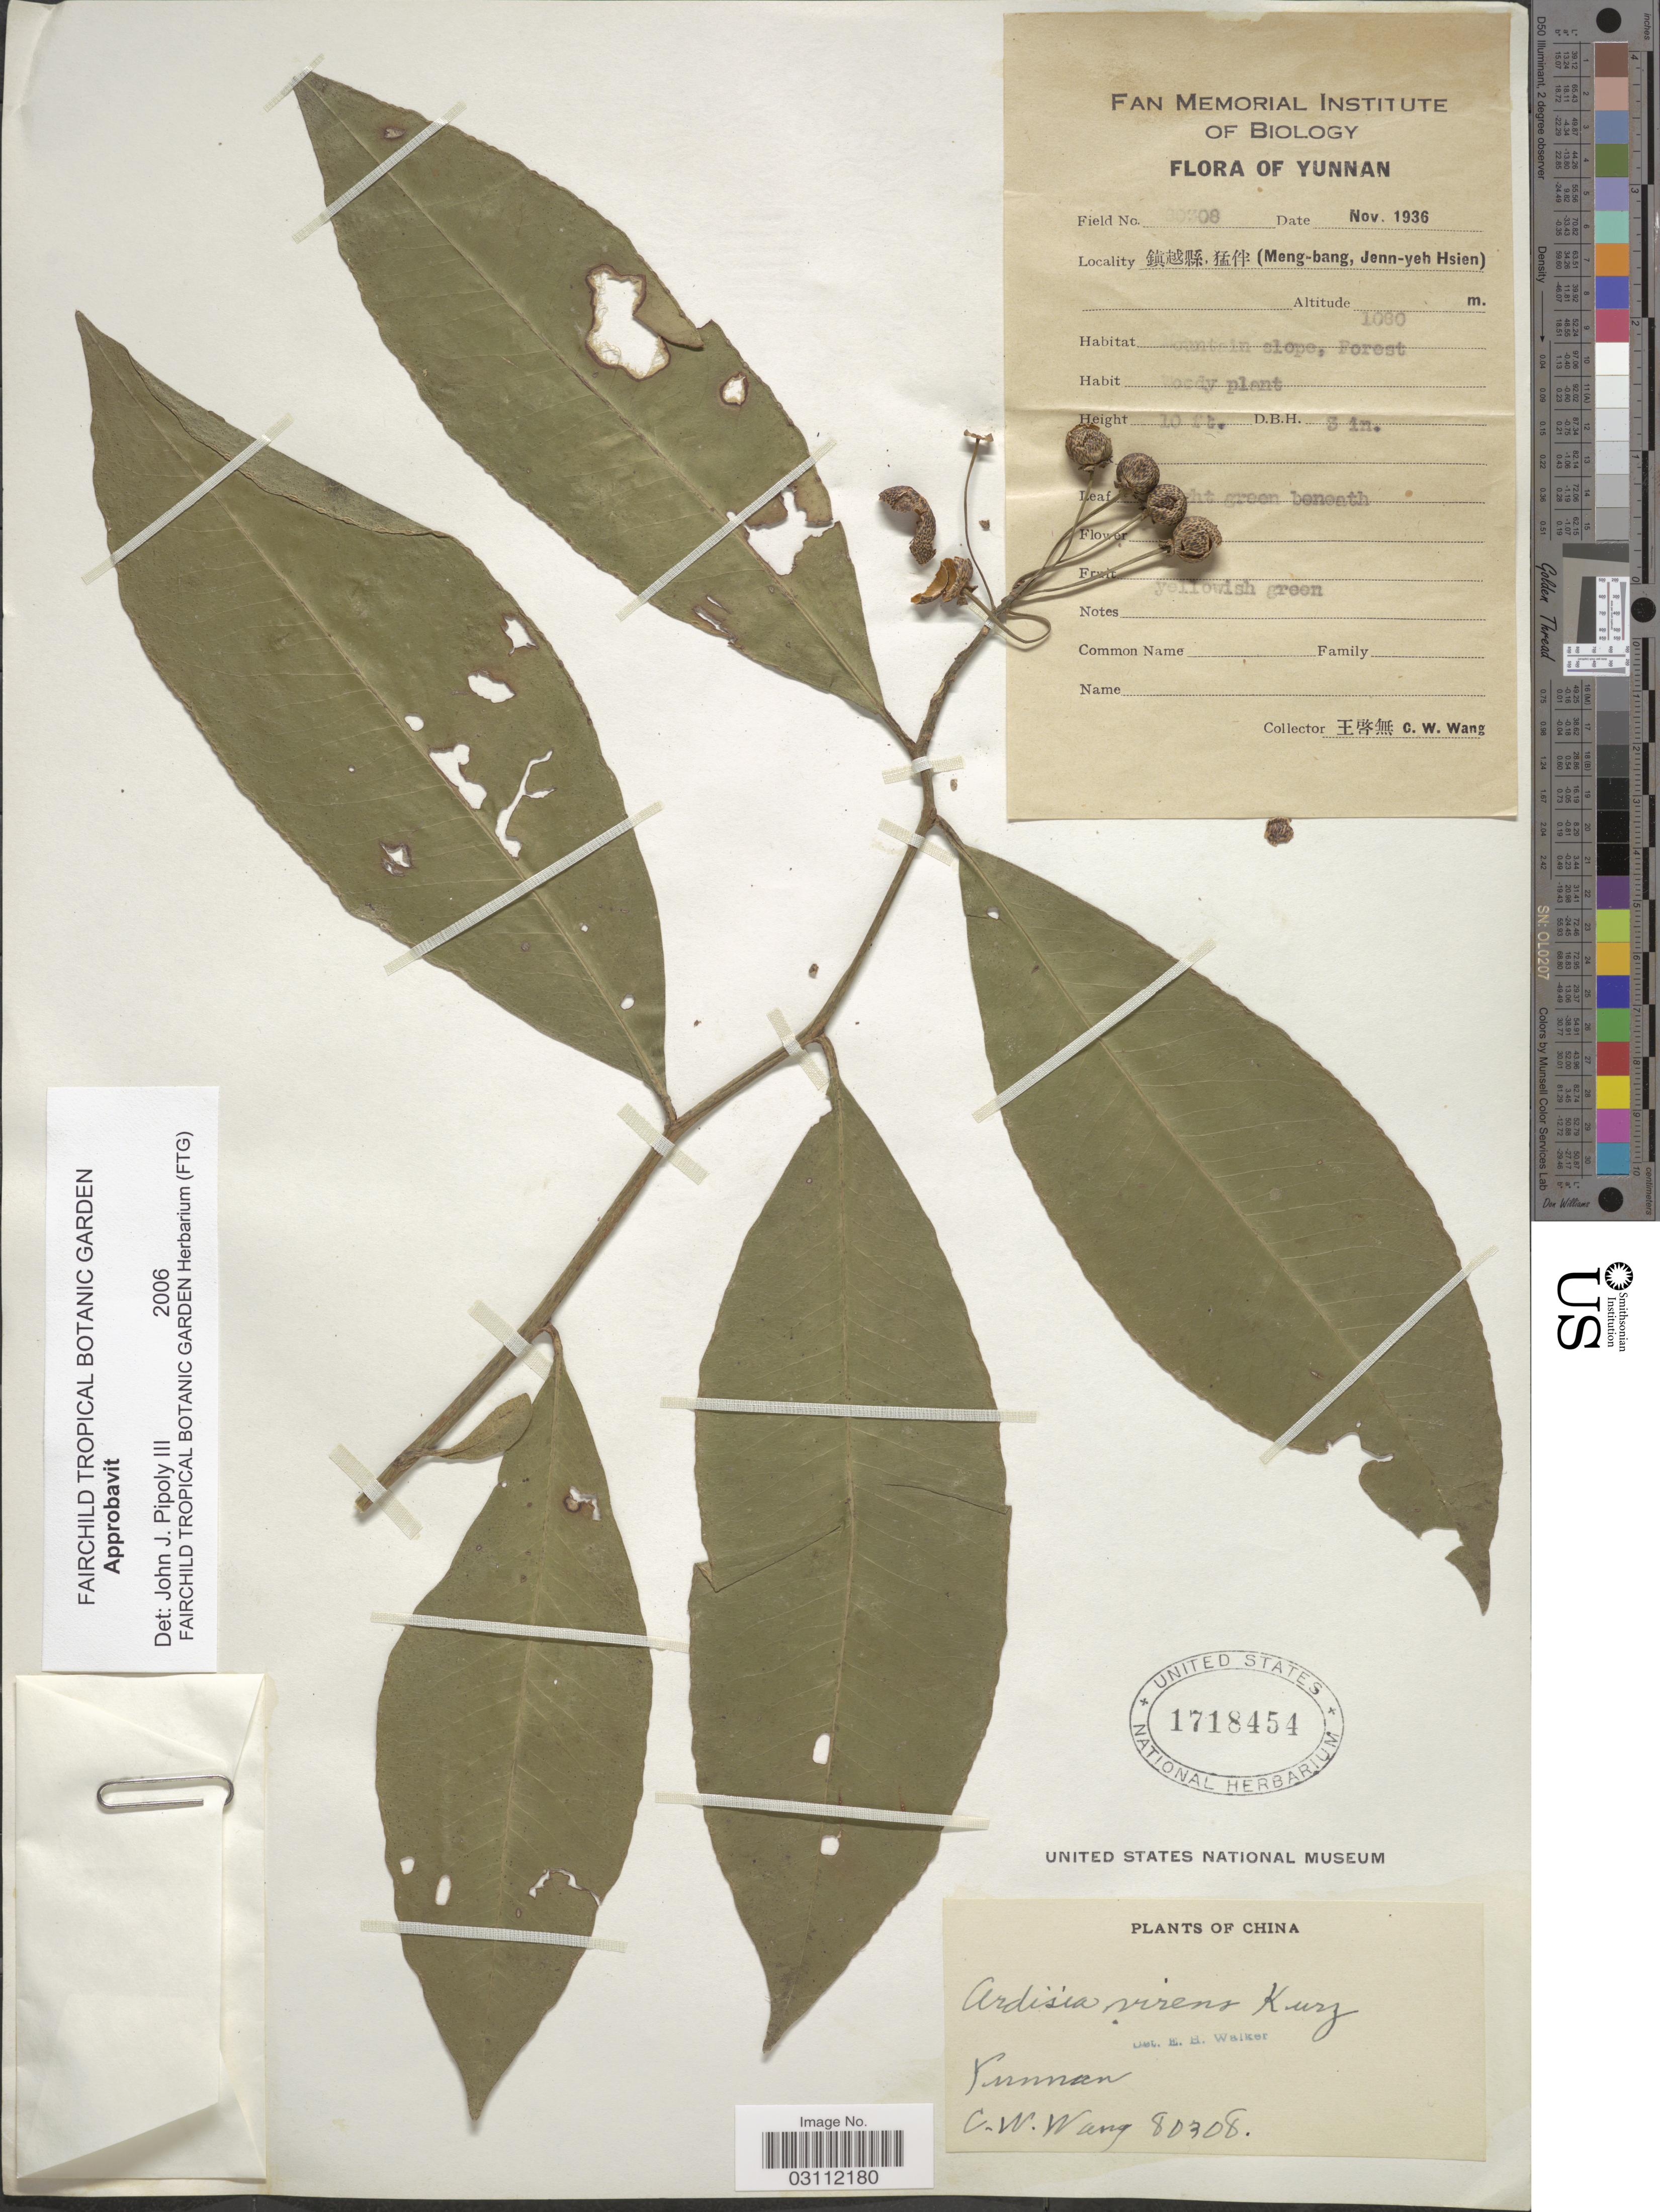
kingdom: Plantae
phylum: Tracheophyta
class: Magnoliopsida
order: Ericales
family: Primulaceae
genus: Ardisia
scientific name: Ardisia virens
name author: Kurz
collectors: C. W. Wang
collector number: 80308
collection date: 1936-11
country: China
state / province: Yunnan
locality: Yunnan, (Meng-bang, Jenn-yeh Hsien).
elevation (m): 1080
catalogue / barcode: US 1718454